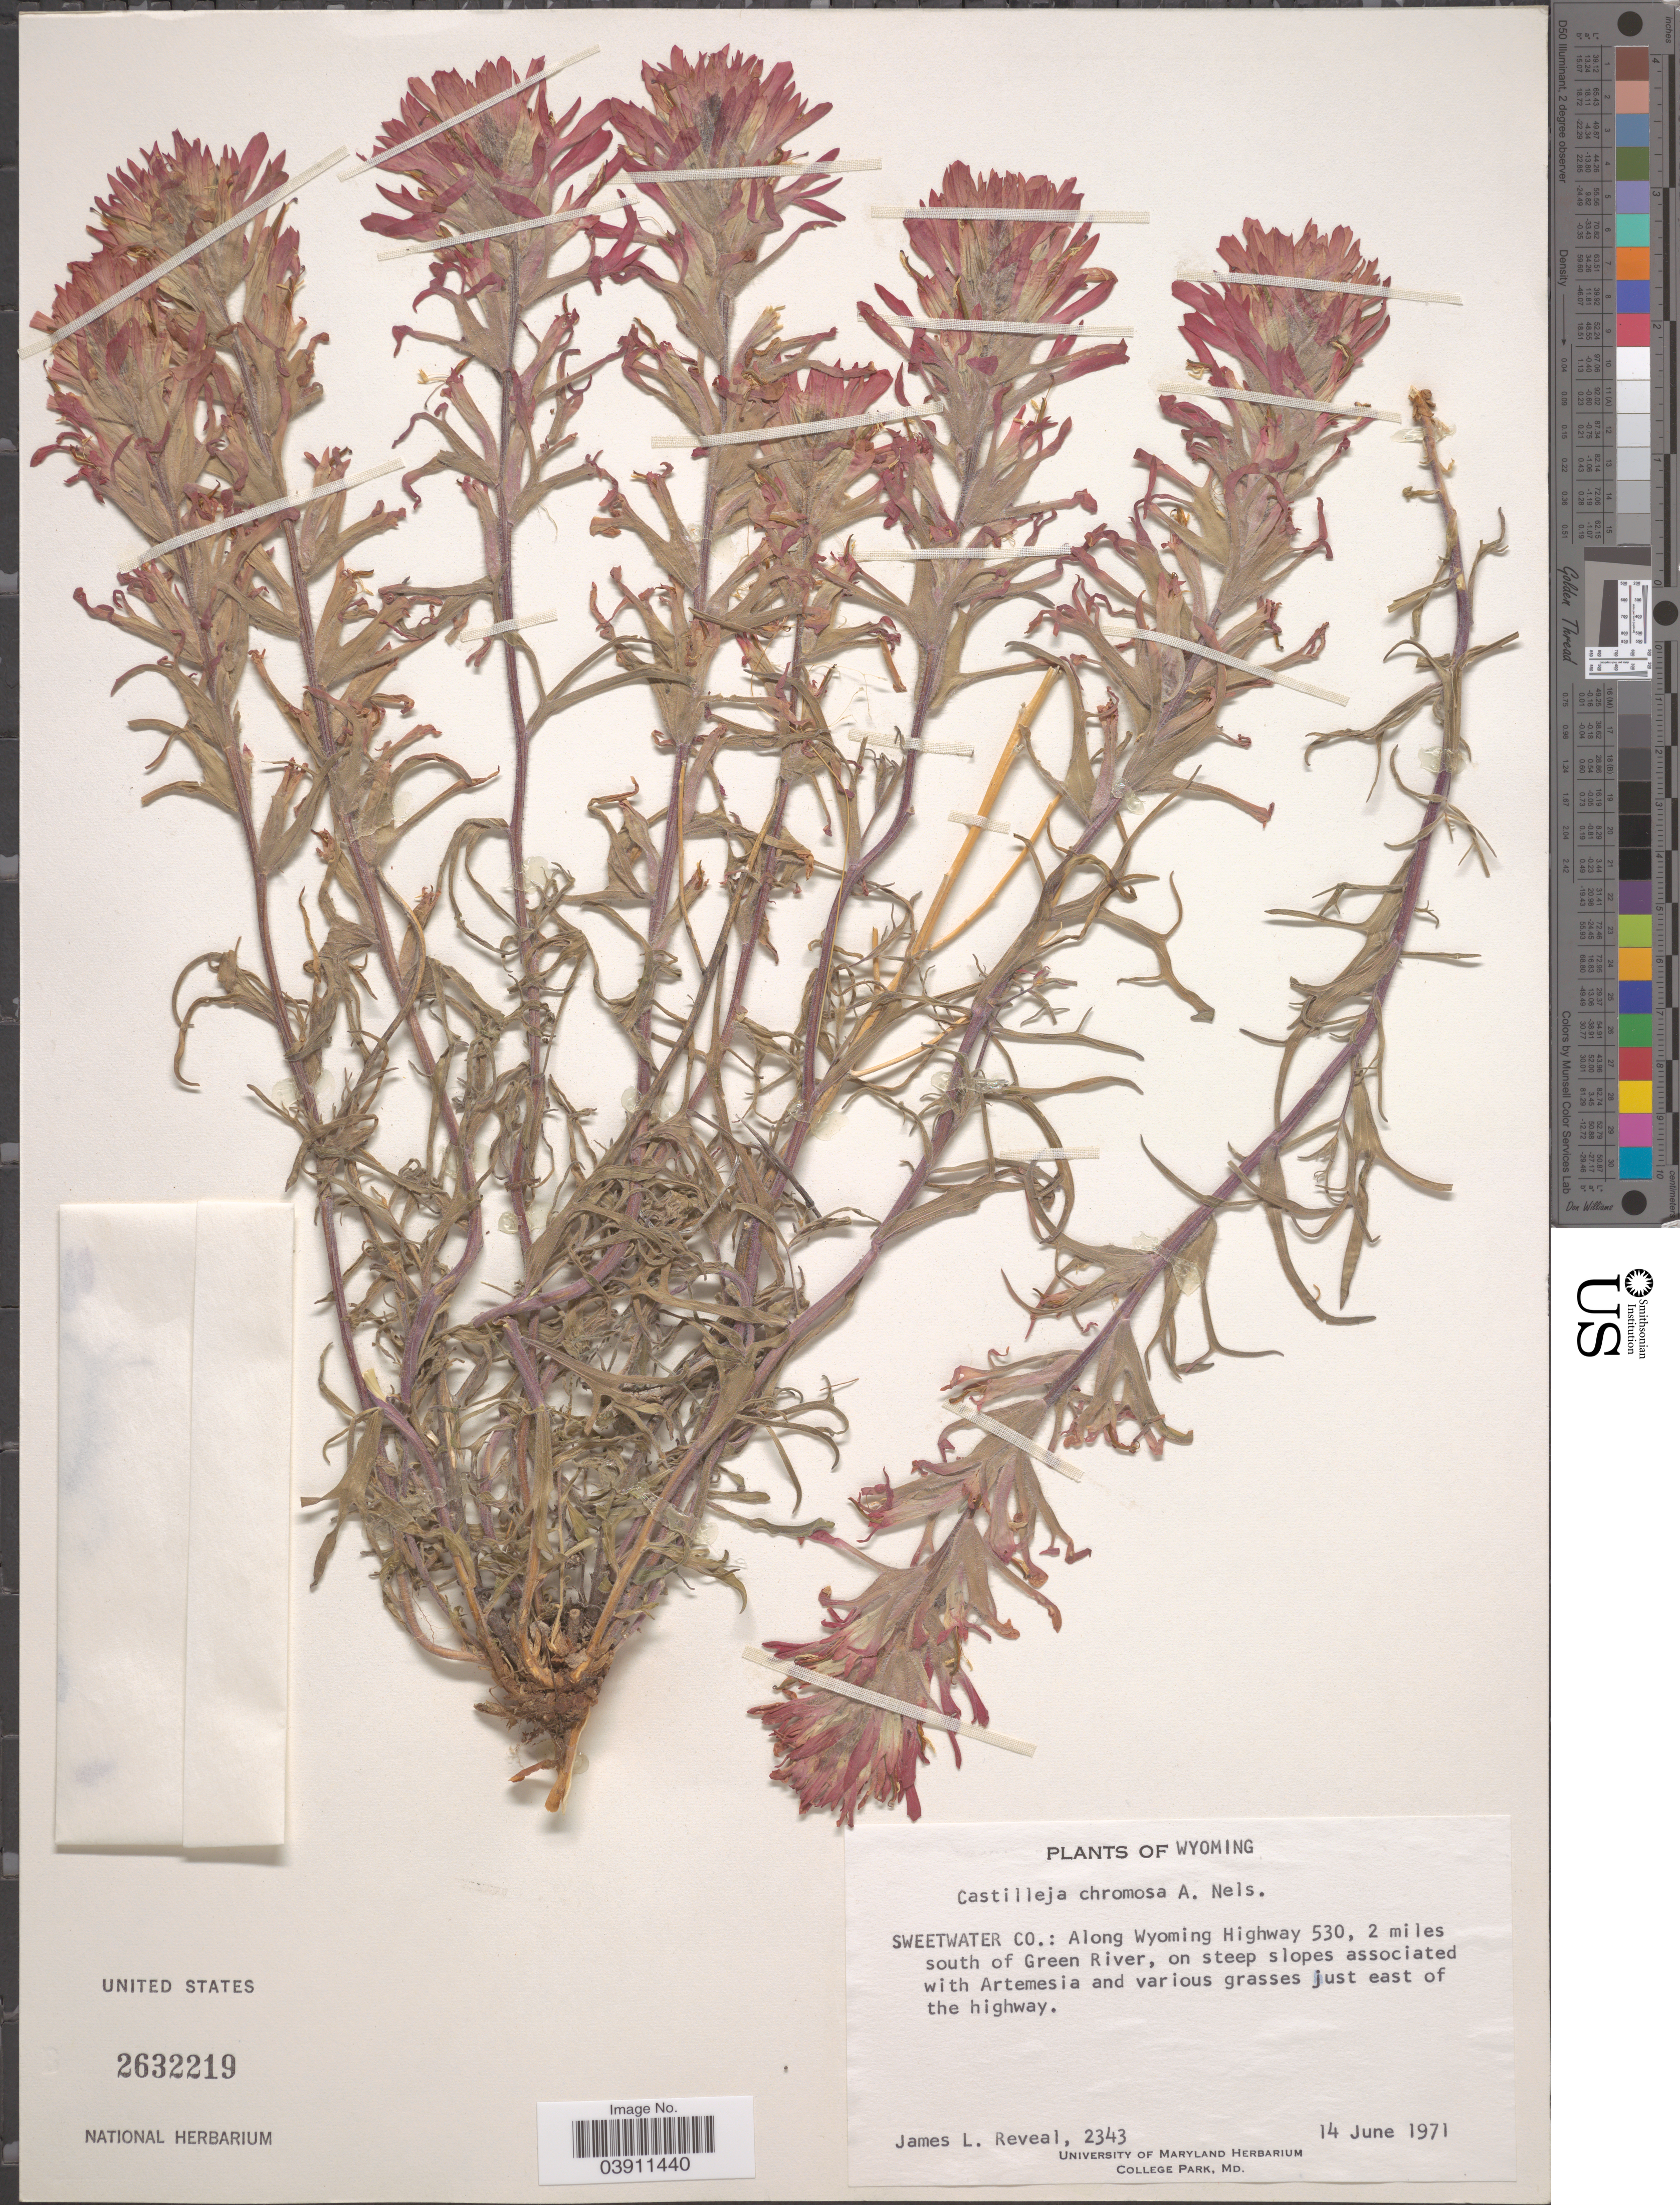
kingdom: Plantae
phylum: Tracheophyta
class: Magnoliopsida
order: Lamiales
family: Orobanchaceae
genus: Castilleja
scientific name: Castilleja chromosa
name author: A. Nelson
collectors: J. L. Reveal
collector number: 2343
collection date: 1971-06-14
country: United States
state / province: Wyoming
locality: Sweetwater Co.: Along Wyoming Highway 530, 2 miles south of Green River, on steep slopes.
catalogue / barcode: US 2632219